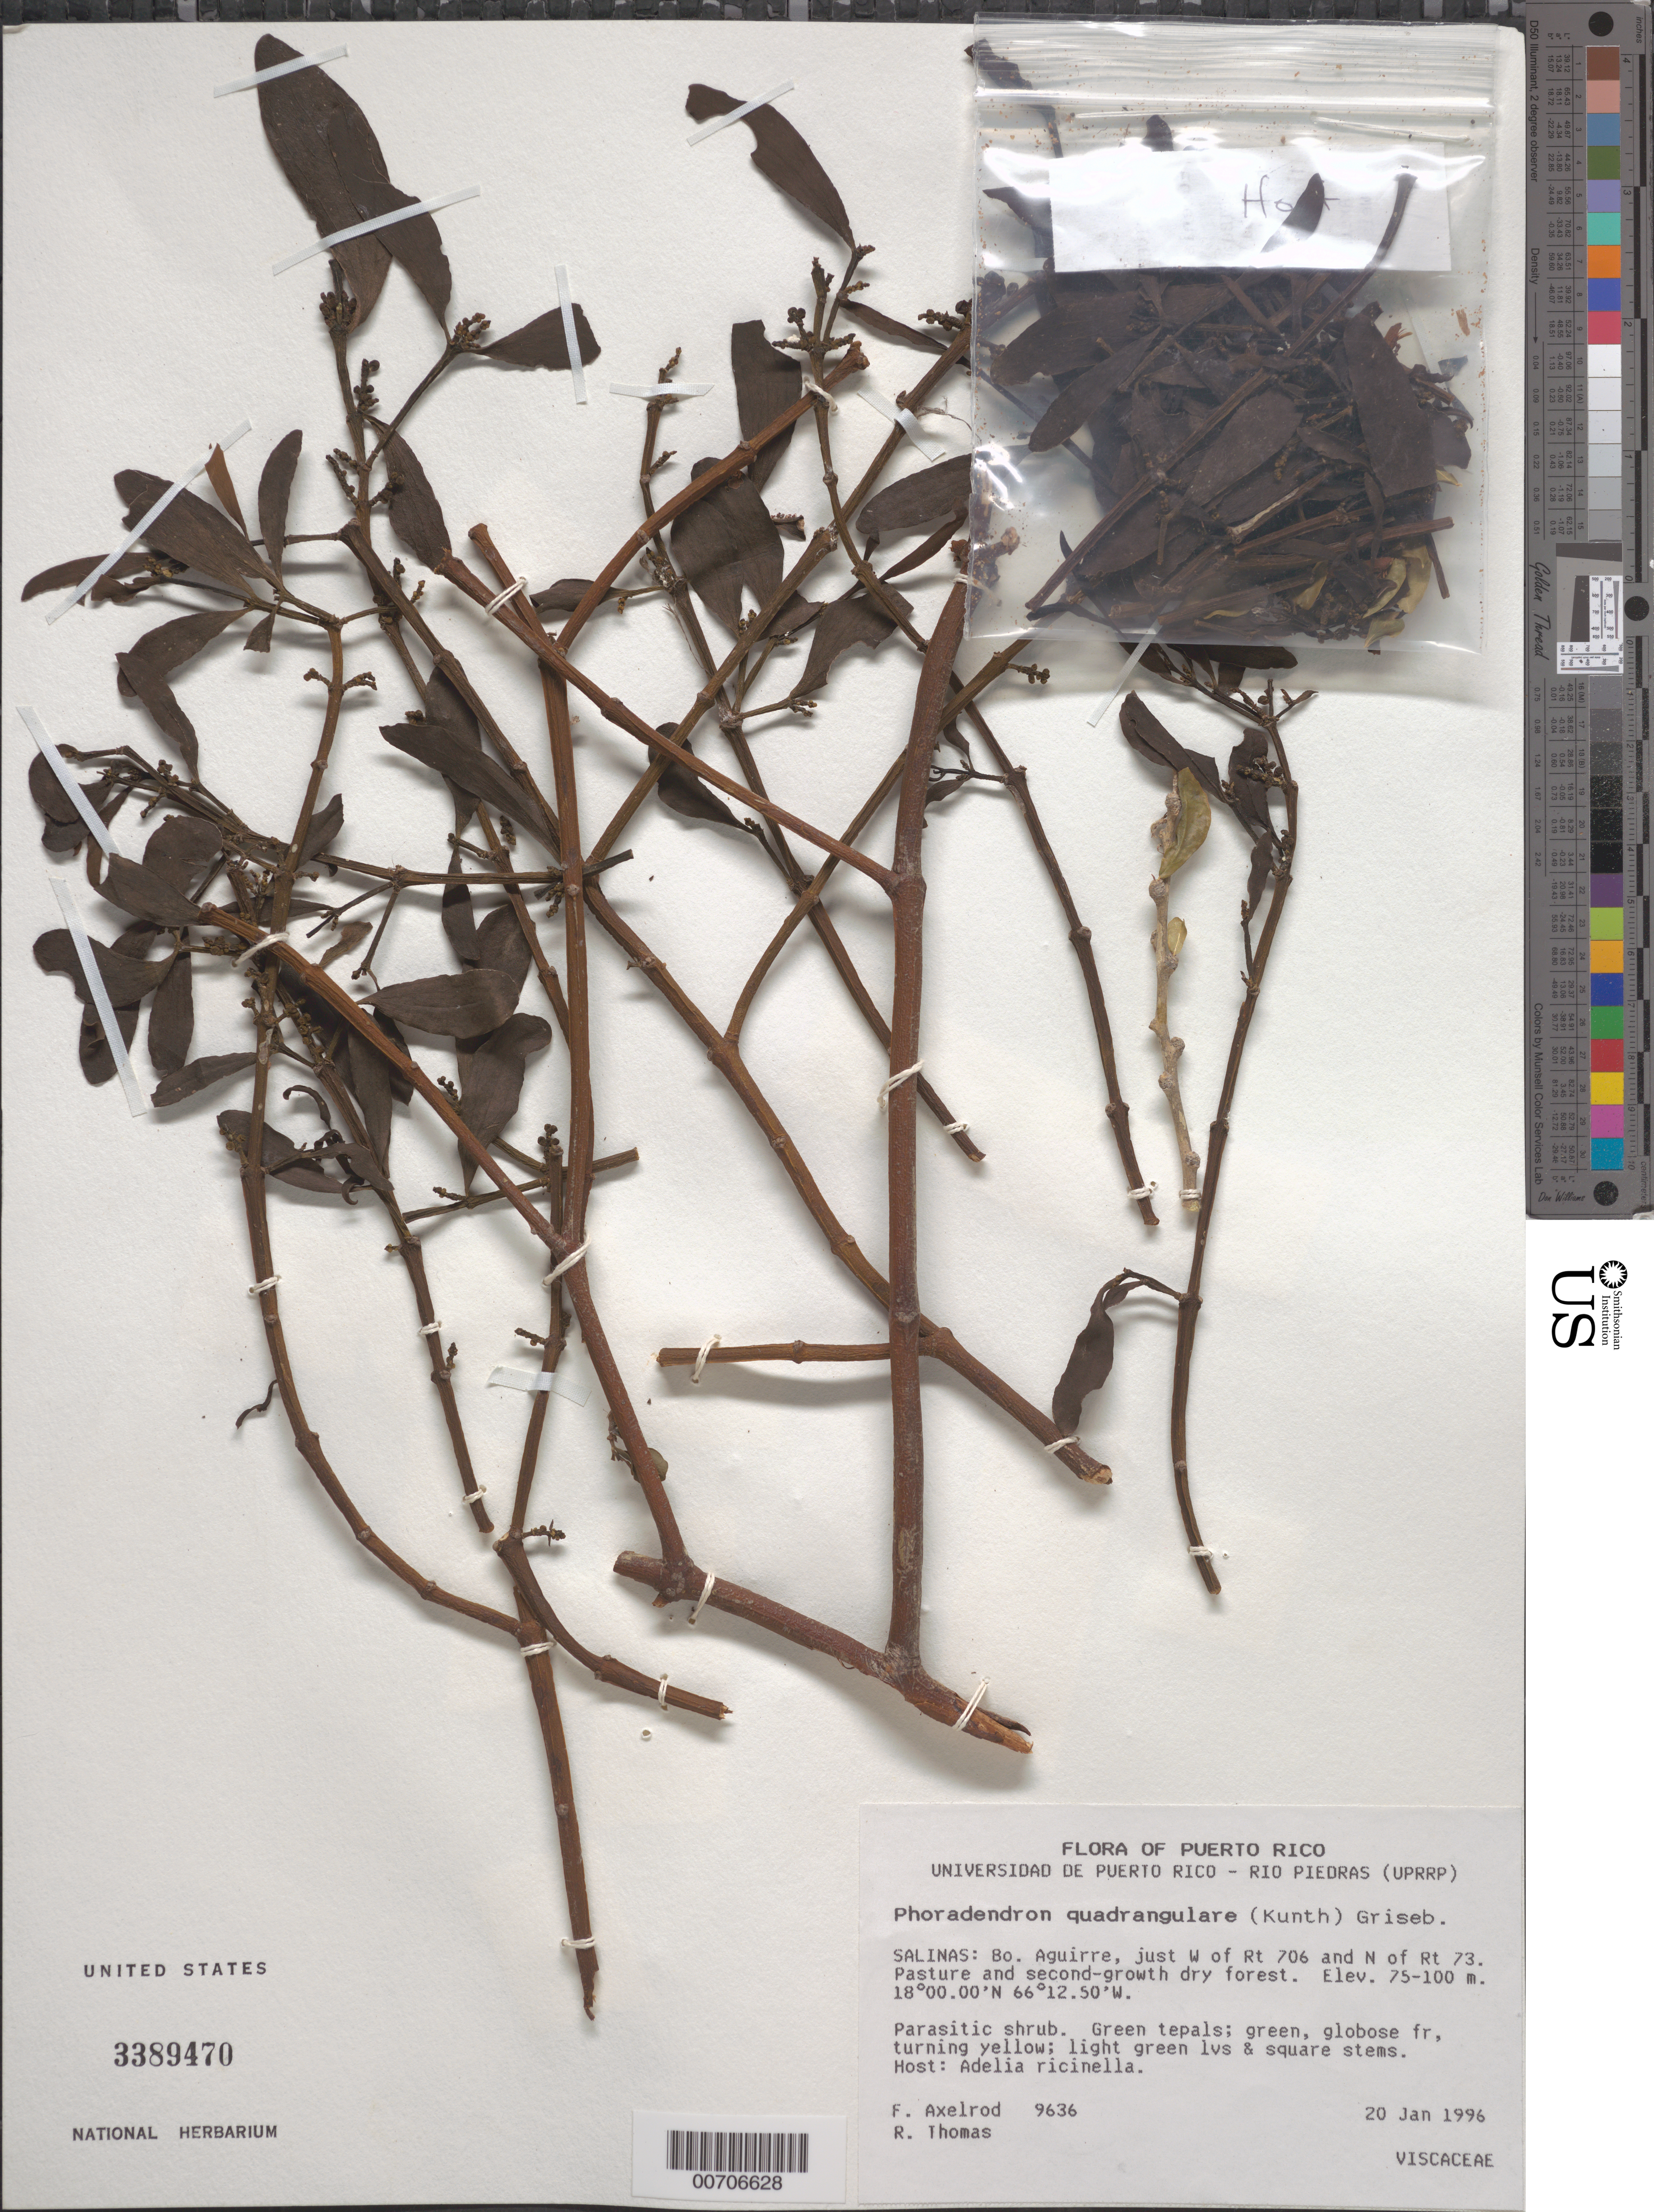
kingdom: Plantae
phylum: Tracheophyta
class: Magnoliopsida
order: Santalales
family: Viscaceae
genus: Phoradendron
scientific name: Phoradendron quadrangulare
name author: (Kunth) Griseb.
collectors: F. S. Axelrod & R. Thomas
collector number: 9636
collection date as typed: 20 Jan 1996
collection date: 1996-01-20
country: Puerto Rico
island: Greater Antilles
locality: Salinas: Bo. Aguirre, just W of Rt. 706 and N of Rt. 73.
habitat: Pasture and second growth dry forest; On Adelia ricinella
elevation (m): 75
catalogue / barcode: US 3389470